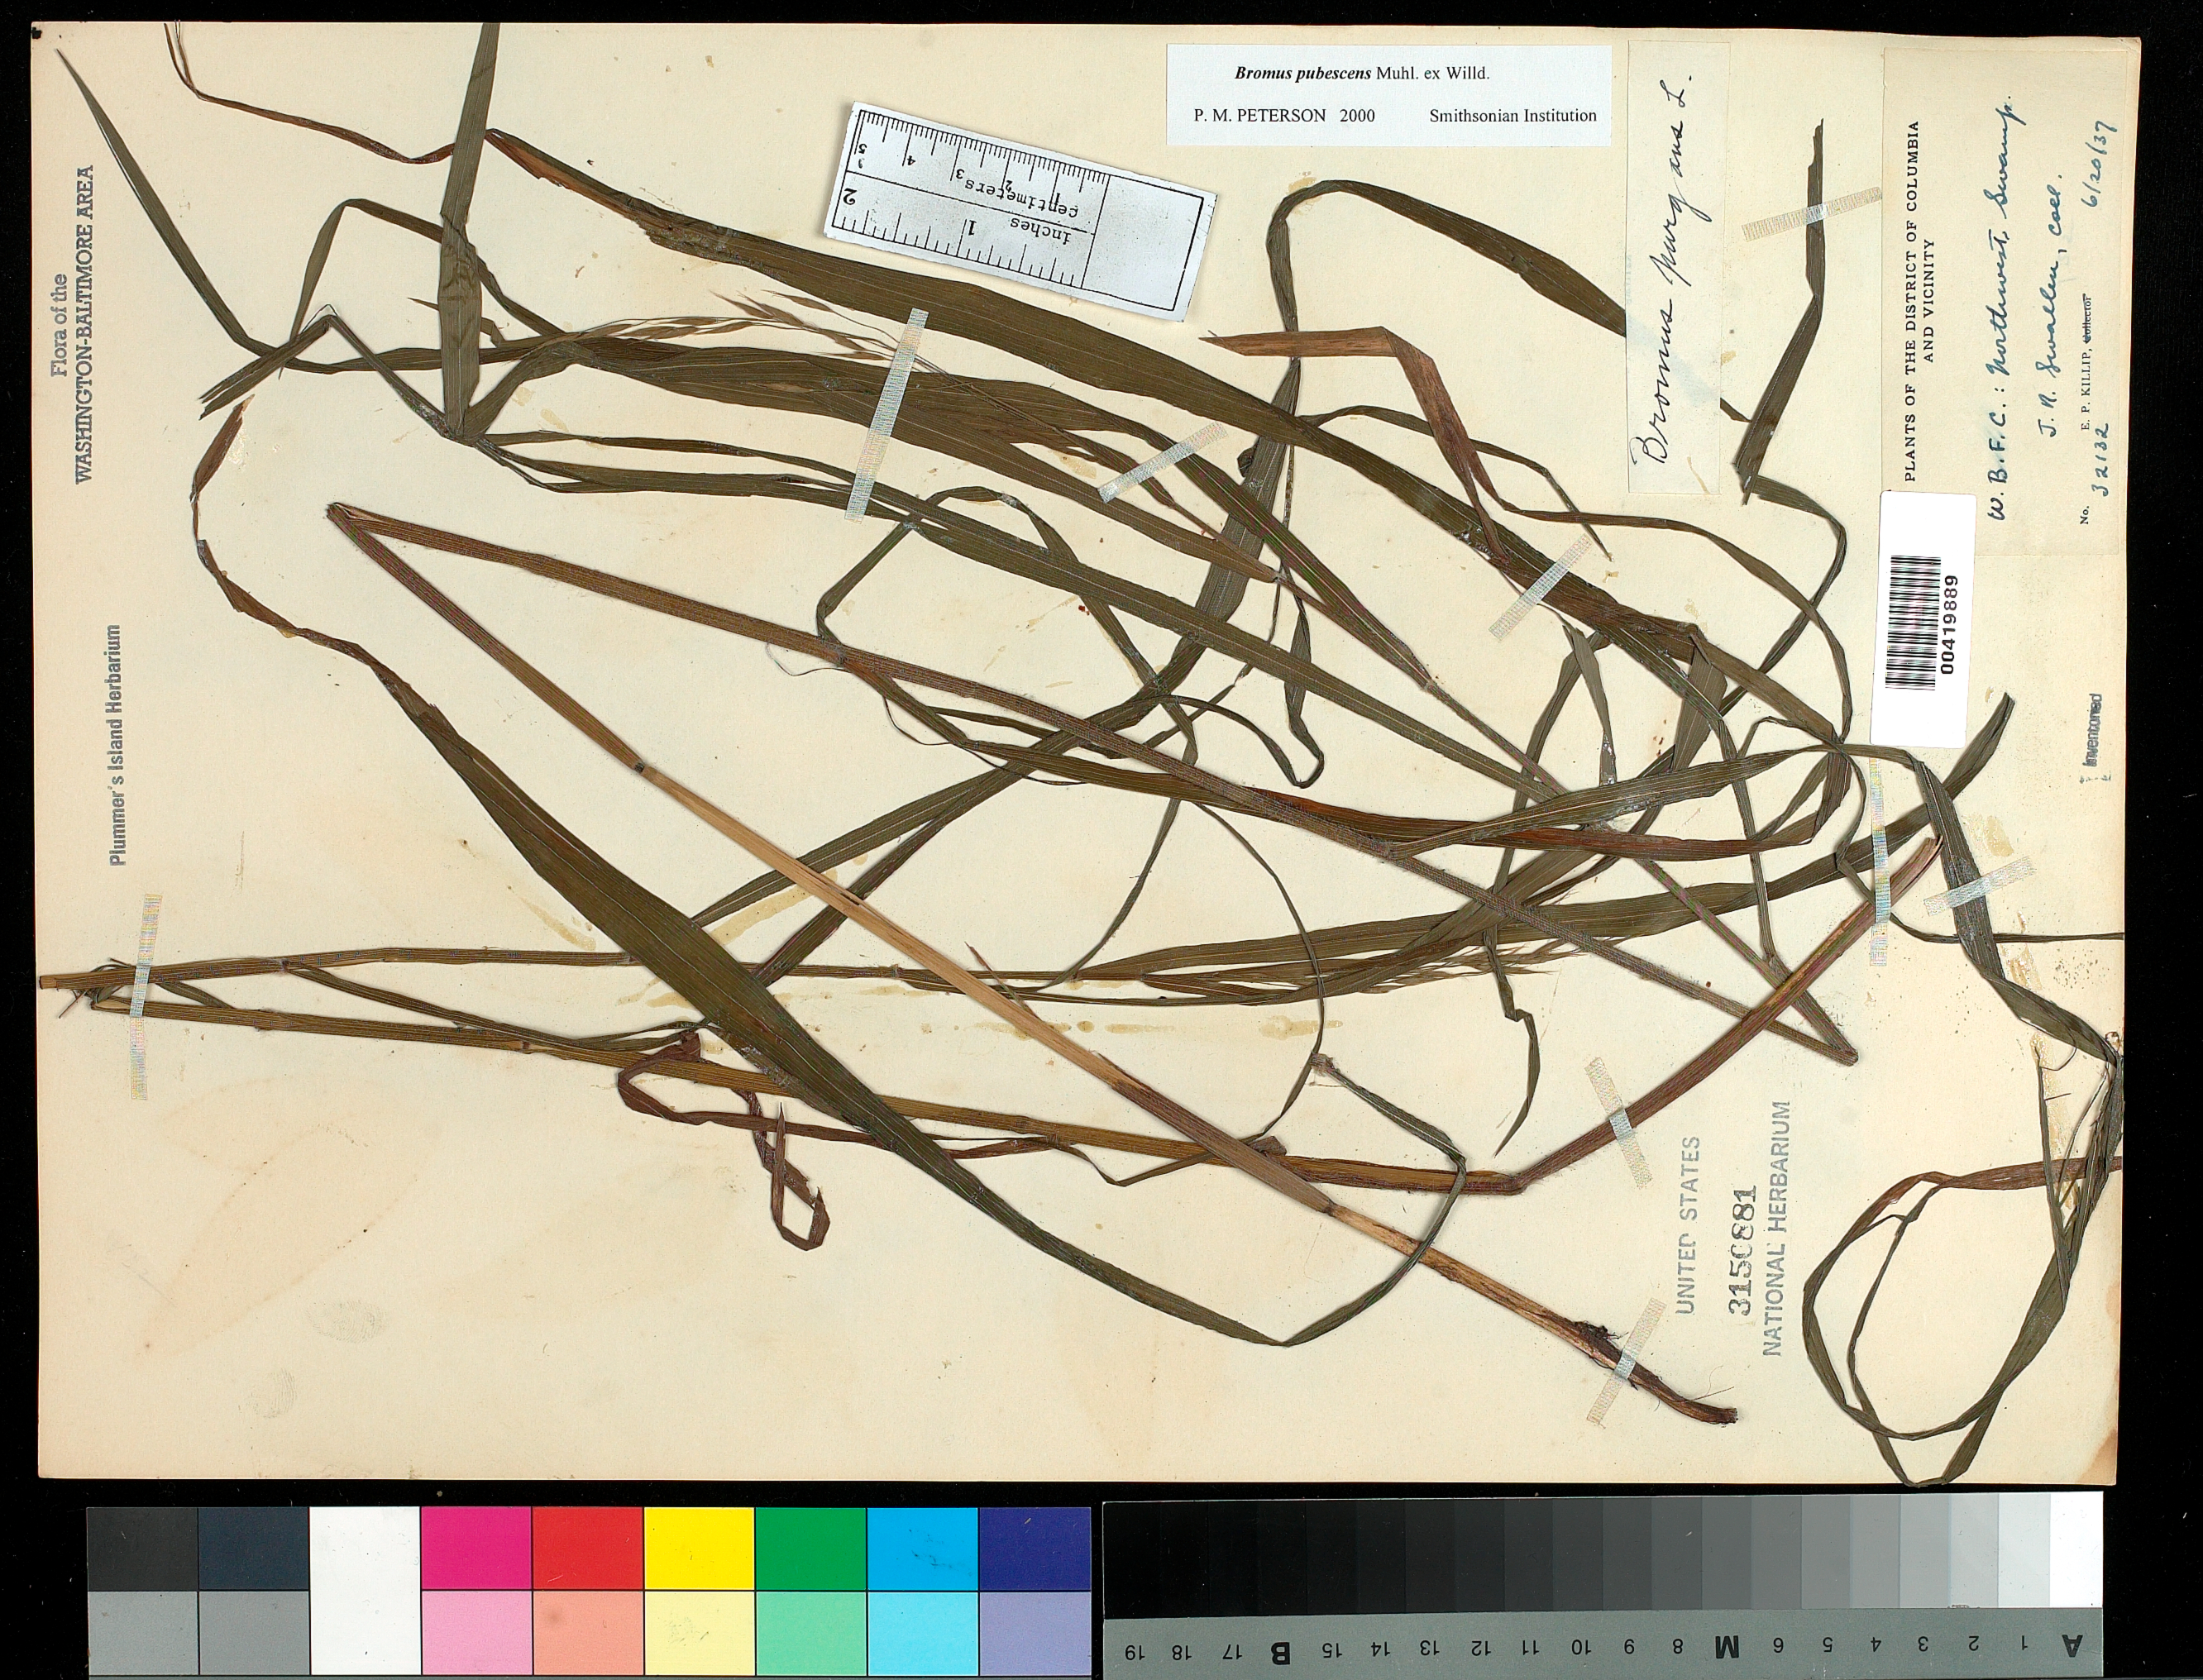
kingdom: Plantae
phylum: Tracheophyta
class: Liliopsida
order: Poales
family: Poaceae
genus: Bromus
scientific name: Bromus pubescens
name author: Muhl. ex Willd.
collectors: E. P. Killip & J. R. Swallen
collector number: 32132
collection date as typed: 20 Jun 1937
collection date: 1937-06-20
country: United States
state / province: Maryland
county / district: Montgomery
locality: Plummer's Island; Mainland, northwest swamp Plummers Island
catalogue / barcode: US 3150881